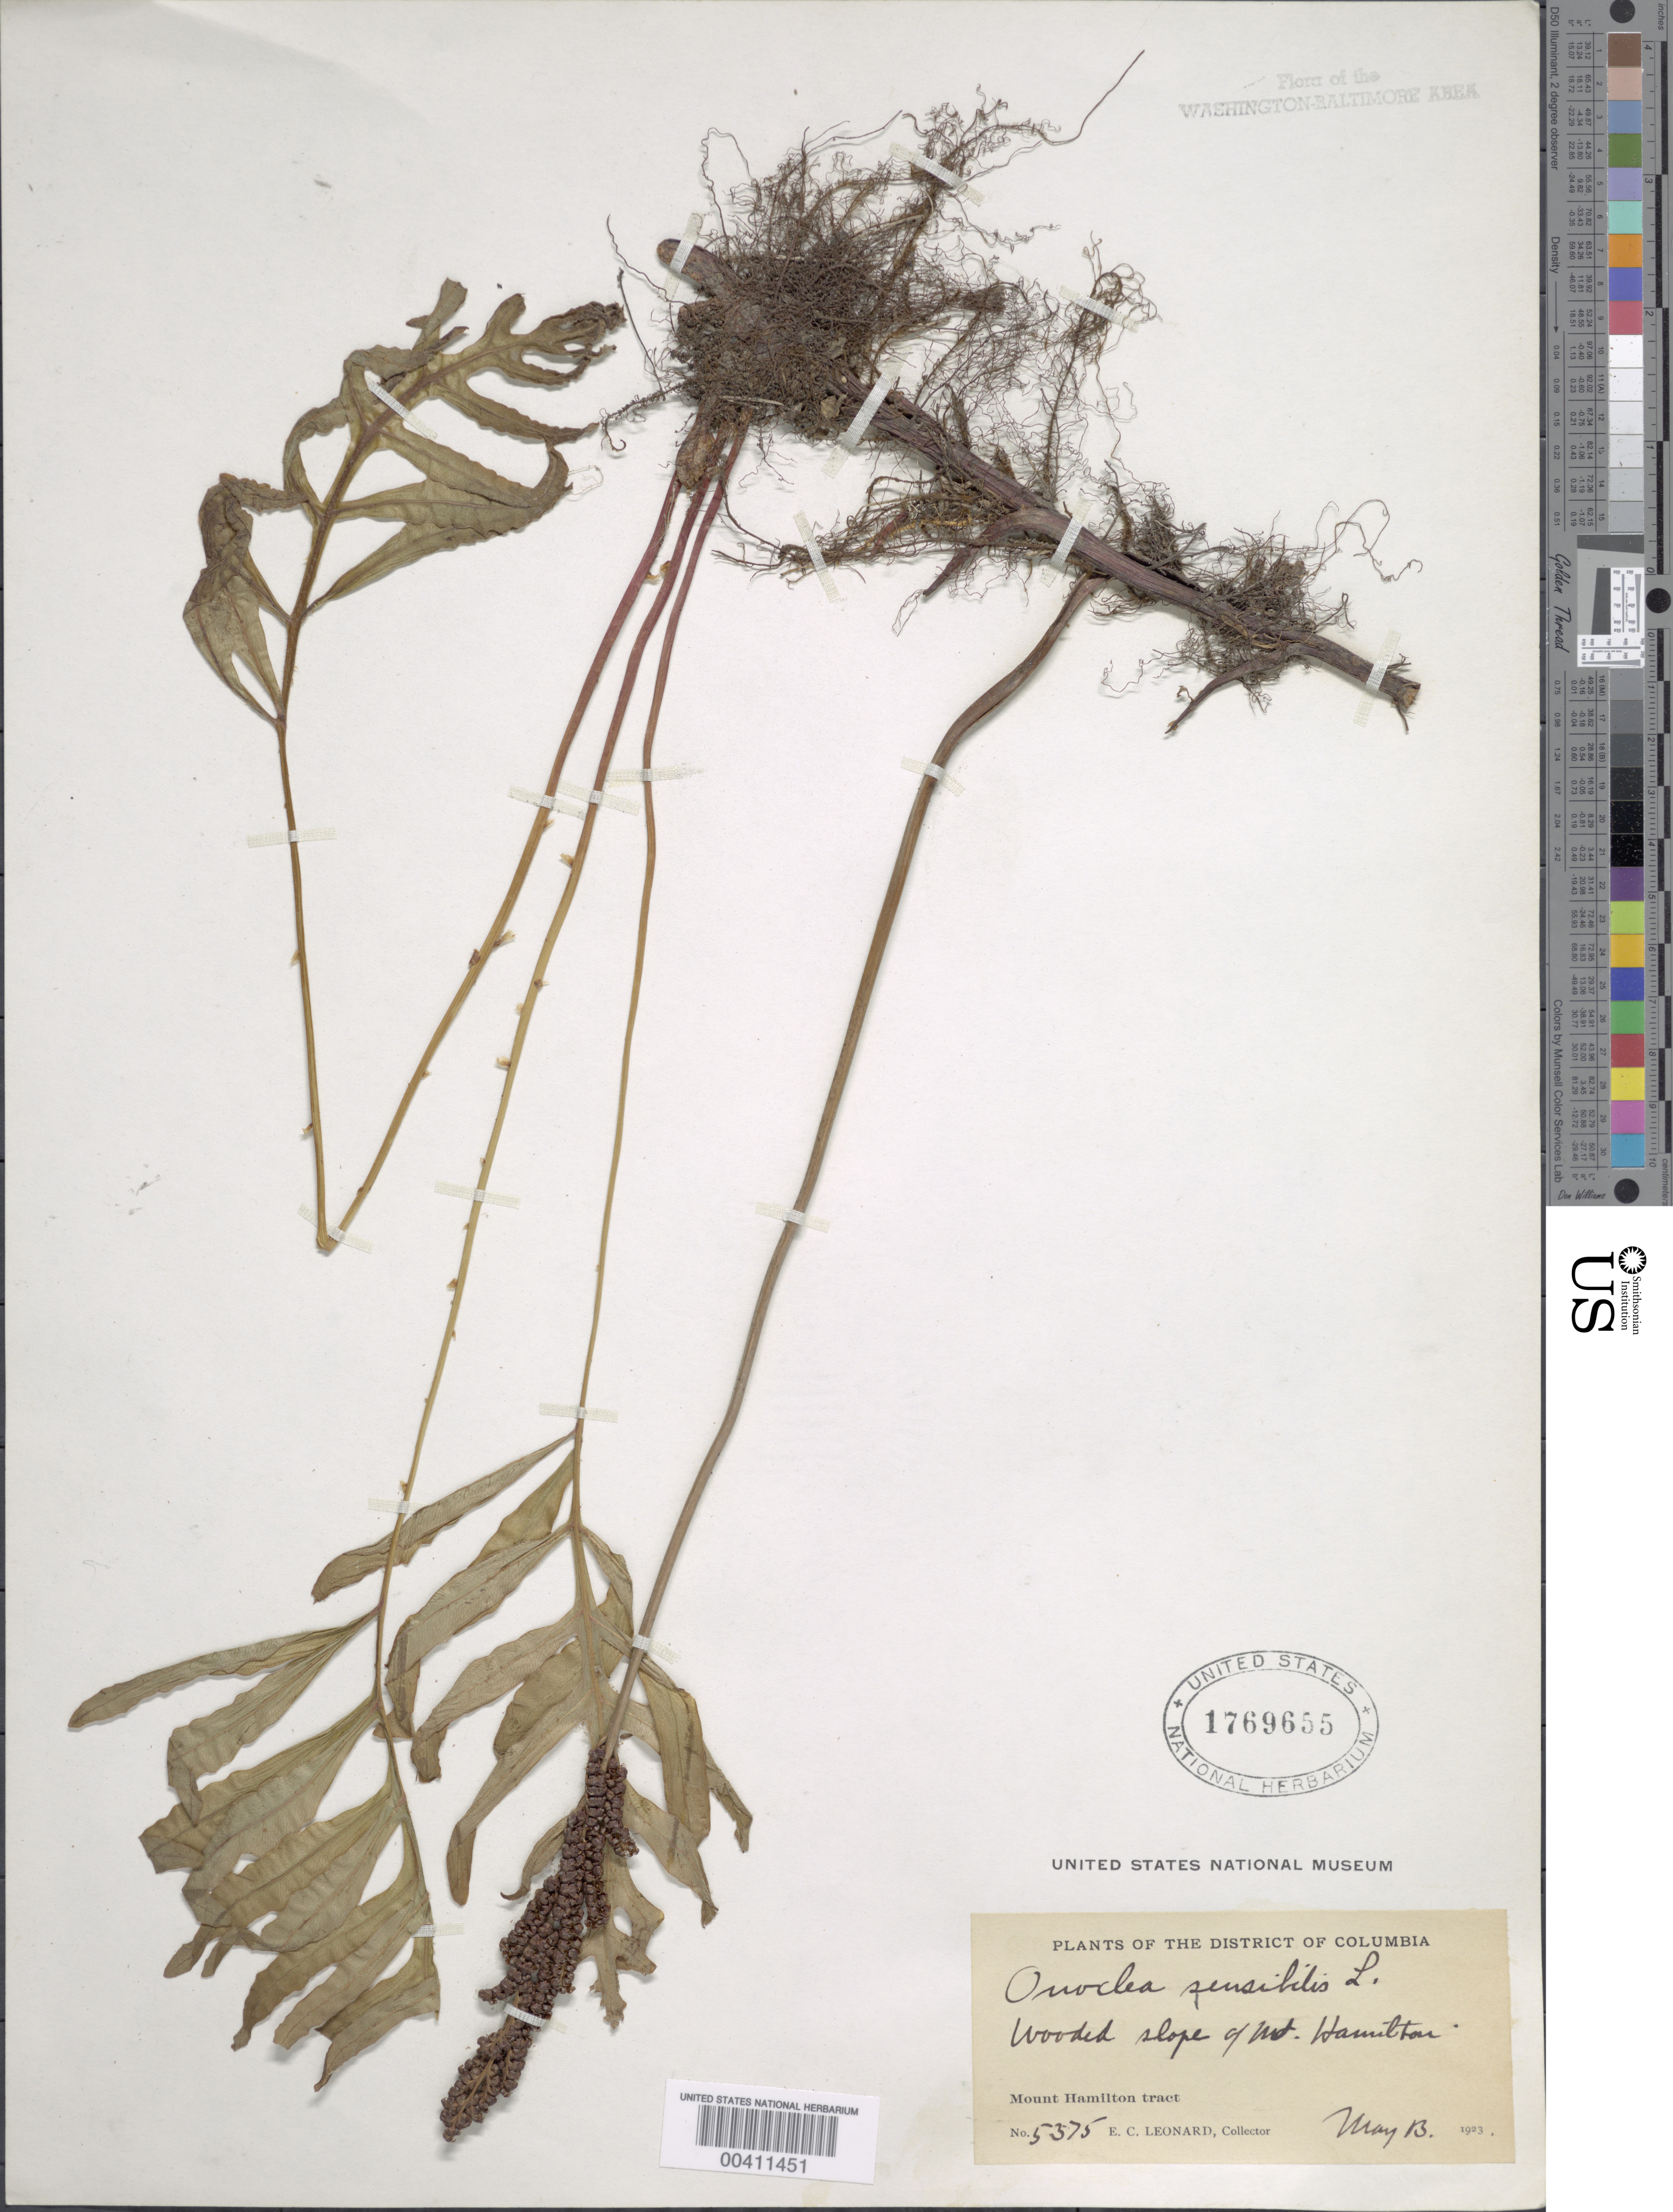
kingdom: Plantae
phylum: Tracheophyta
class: Polypodiopsida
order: Polypodiales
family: Onocleaceae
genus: Onoclea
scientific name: Onoclea sensibilis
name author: L.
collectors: E. C. Leonard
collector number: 5375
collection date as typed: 13 May 1923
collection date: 1923-05-13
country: United States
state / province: District of Columbia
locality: Mount Hamilton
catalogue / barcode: US 1769655